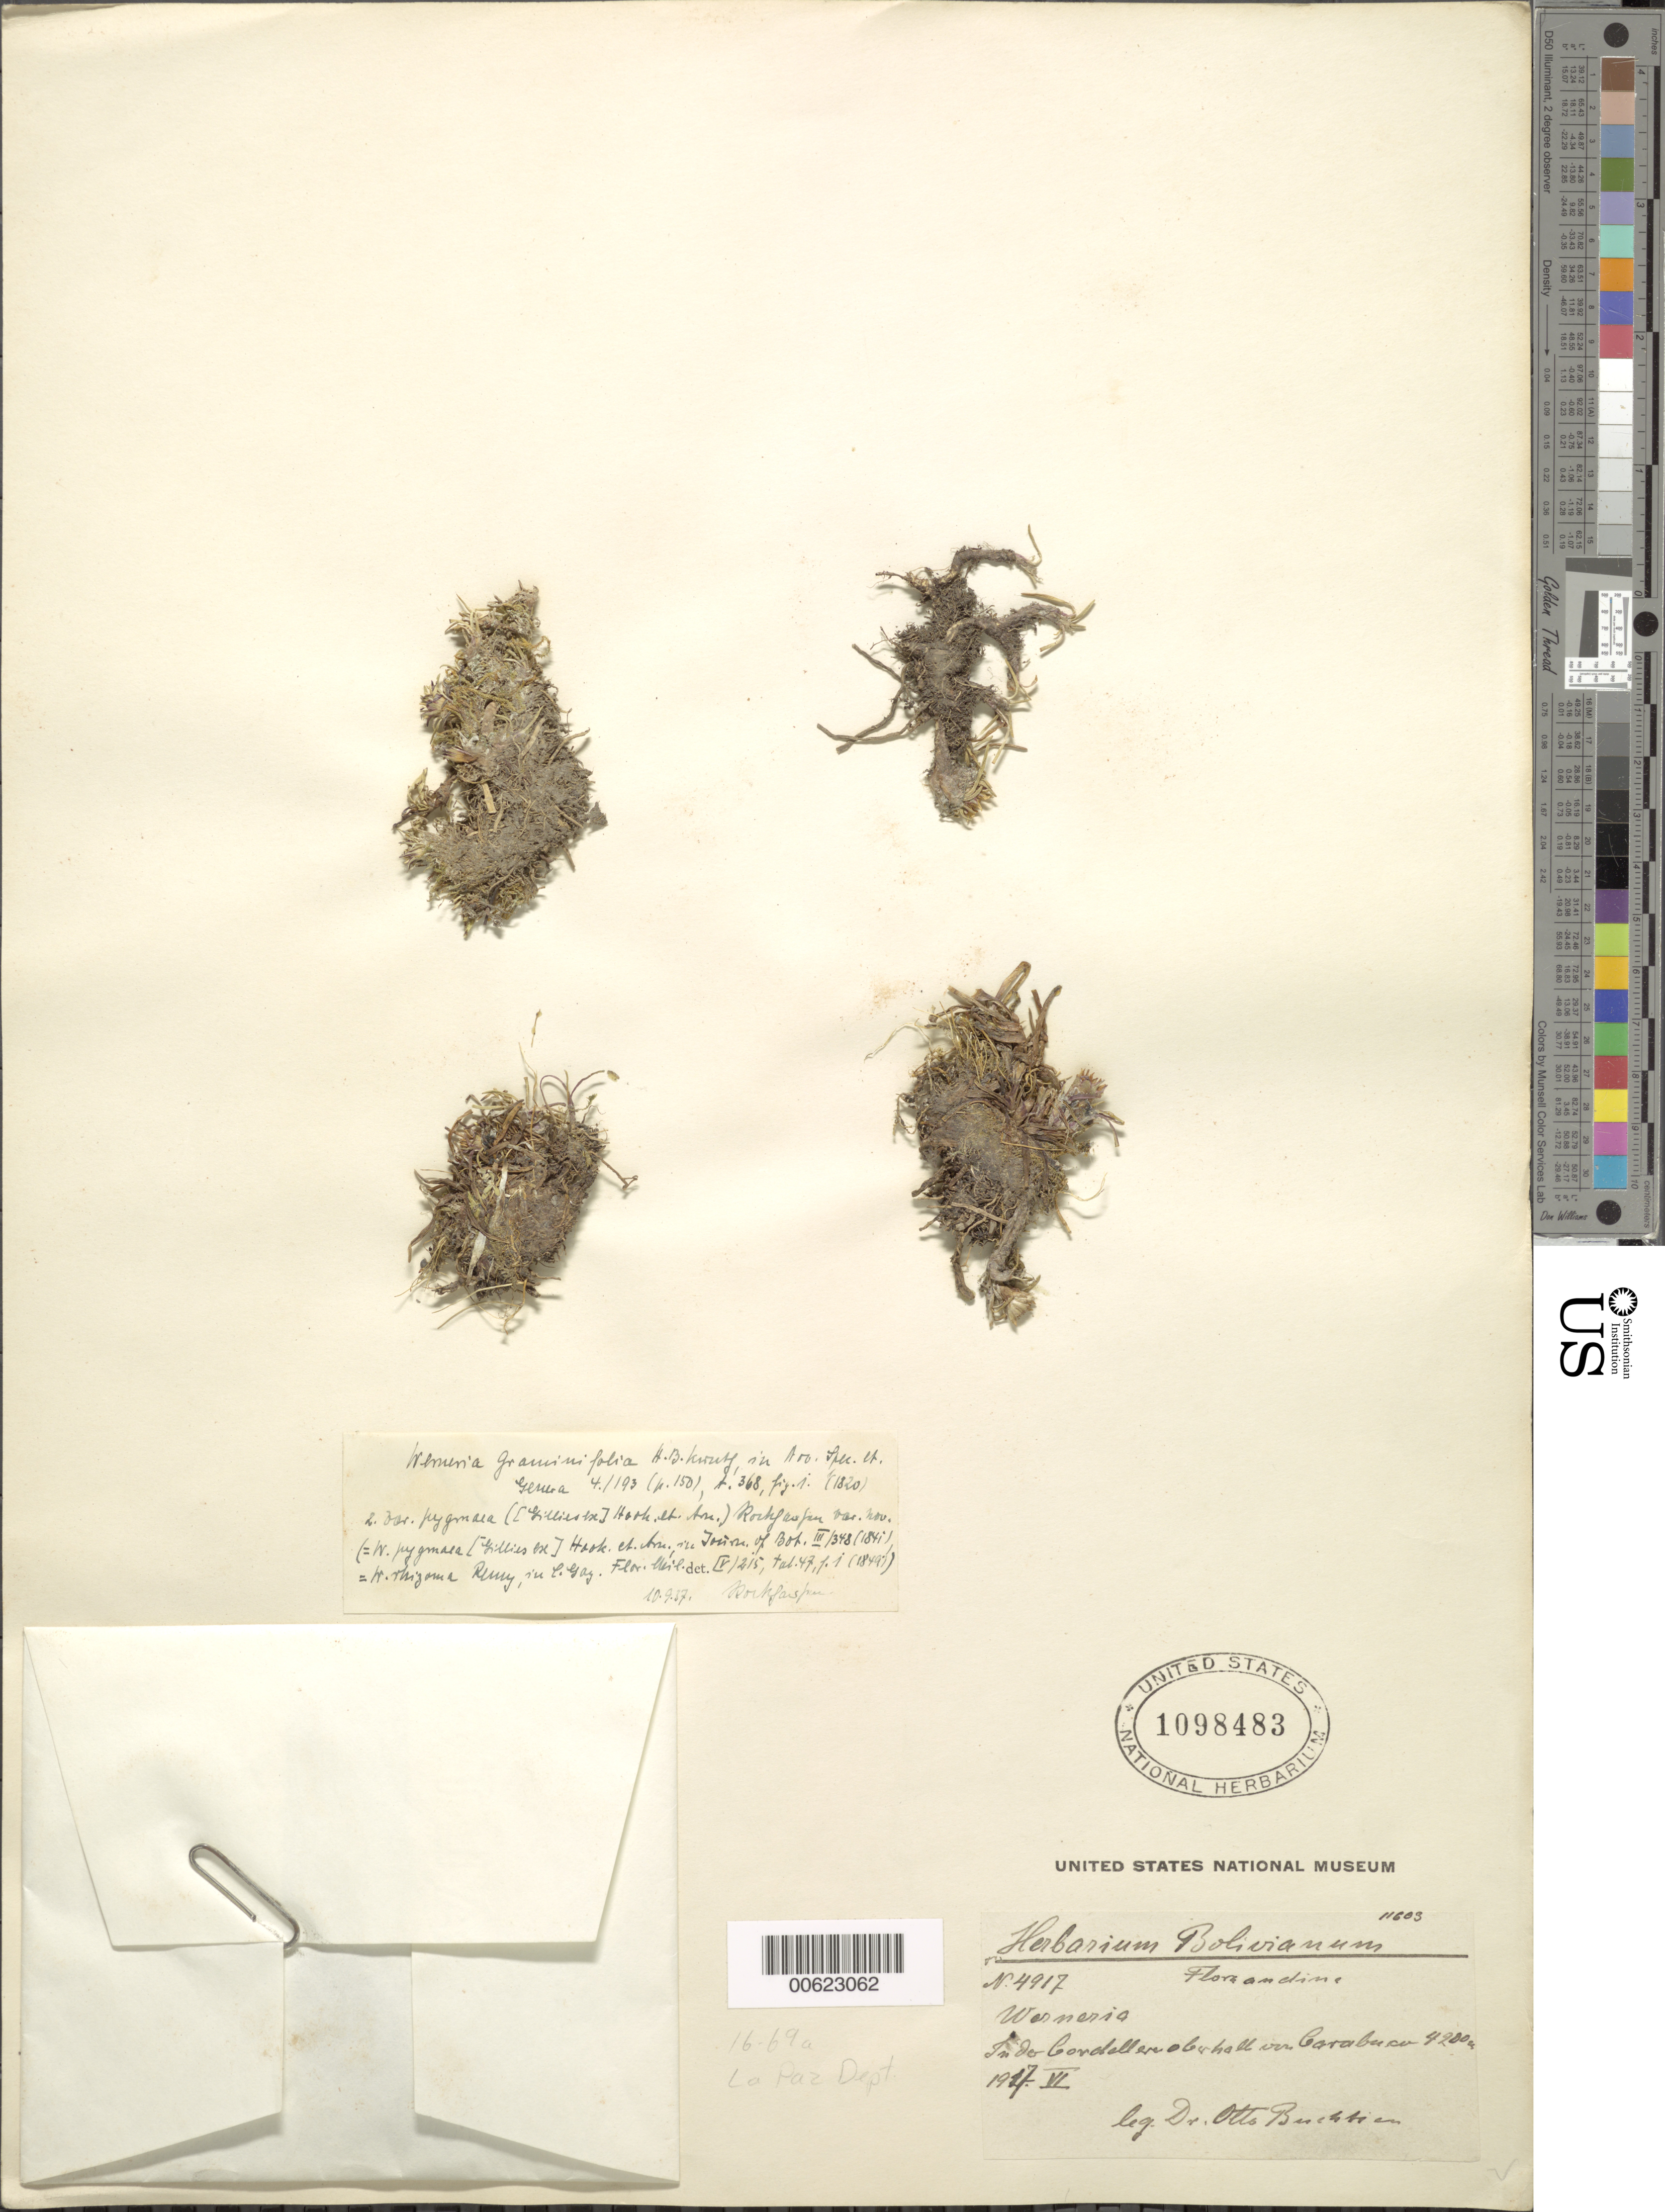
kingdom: Plantae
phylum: Tracheophyta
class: Magnoliopsida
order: Asterales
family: Asteraceae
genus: Werneria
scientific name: Werneria 'itty-bitties'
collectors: O. Buchtien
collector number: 4917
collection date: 1917-06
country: Bolivia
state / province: La Paz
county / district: Manco Kapac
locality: Carabuco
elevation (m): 4200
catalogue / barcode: US 1098483